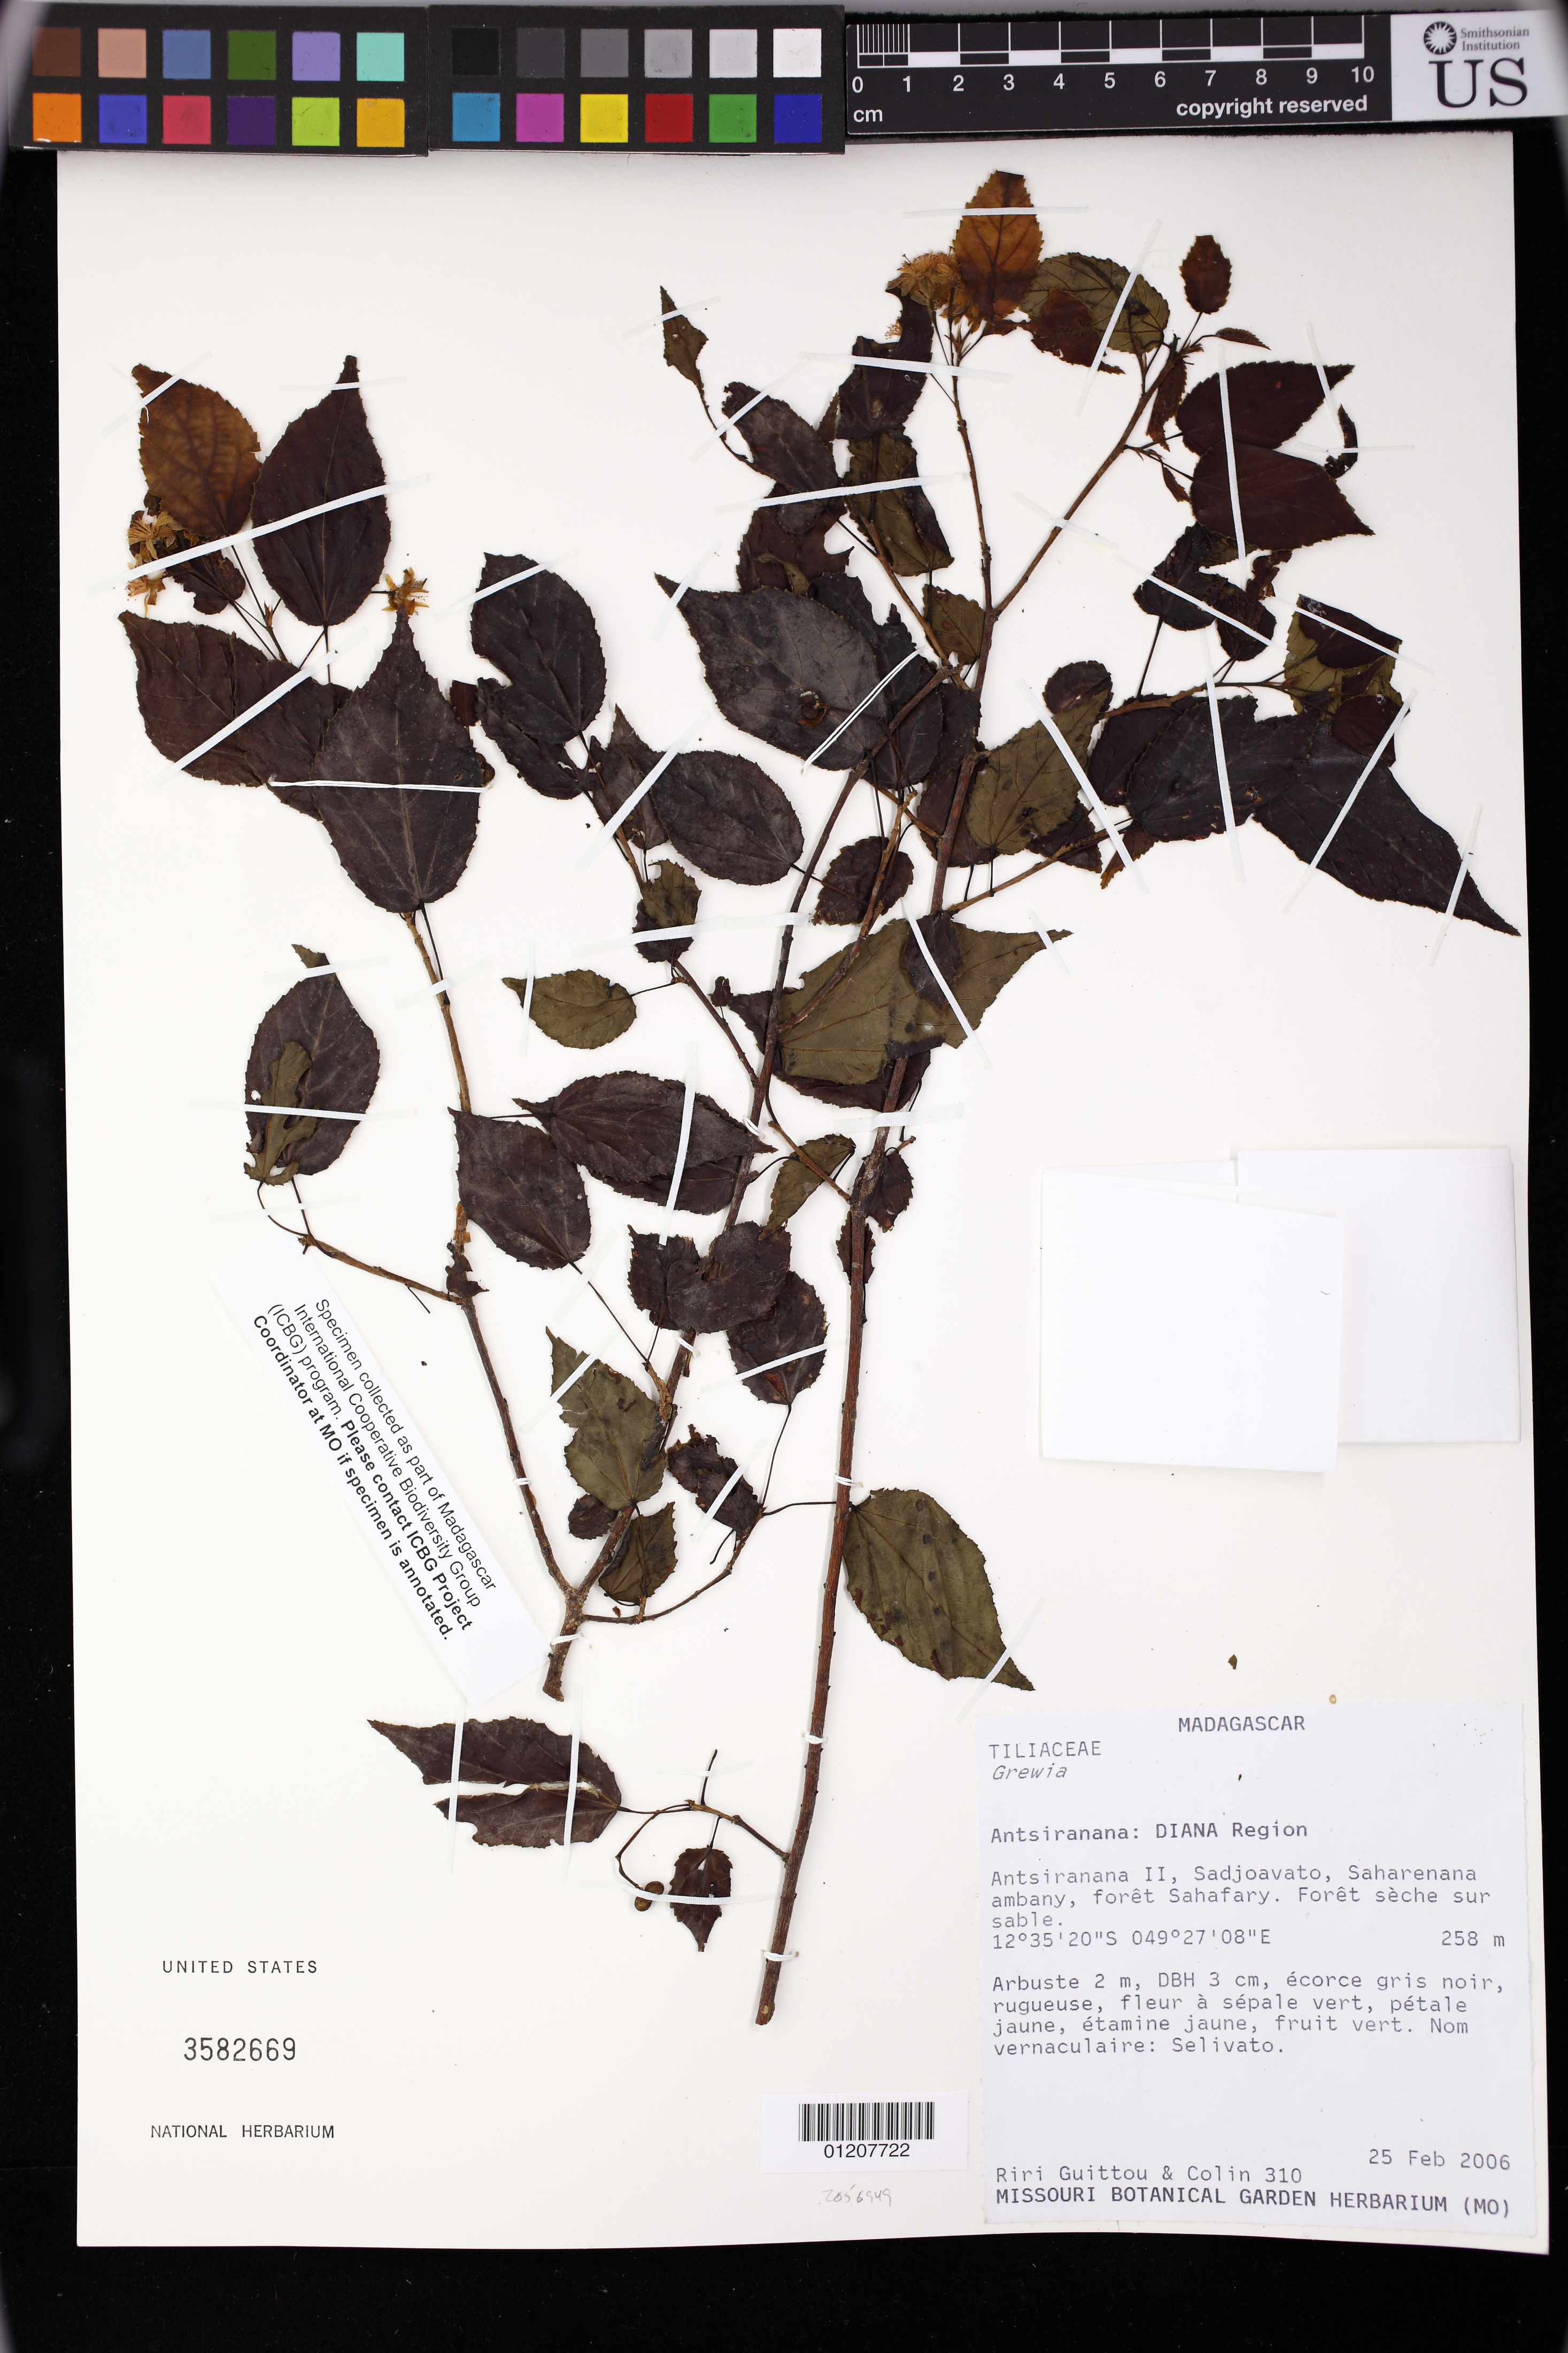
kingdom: Plantae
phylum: Tracheophyta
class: Magnoliopsida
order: Malvales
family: Malvaceae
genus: Grewia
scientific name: Grewia picta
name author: Baill.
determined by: Dorr, Laurence J., Curator (BOT), Smithsonian Institution - National Museum of Natural History (UNITED STATES)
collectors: R. Guittou & Colin, --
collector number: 310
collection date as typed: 25 Feb 2006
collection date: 2006-02-25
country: Madagascar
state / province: Diana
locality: Antsiranana: Diana Region. Antsiranana II, Sadjoavato, Saharenana ambany, foret Sahafary.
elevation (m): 258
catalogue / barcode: US 3582669